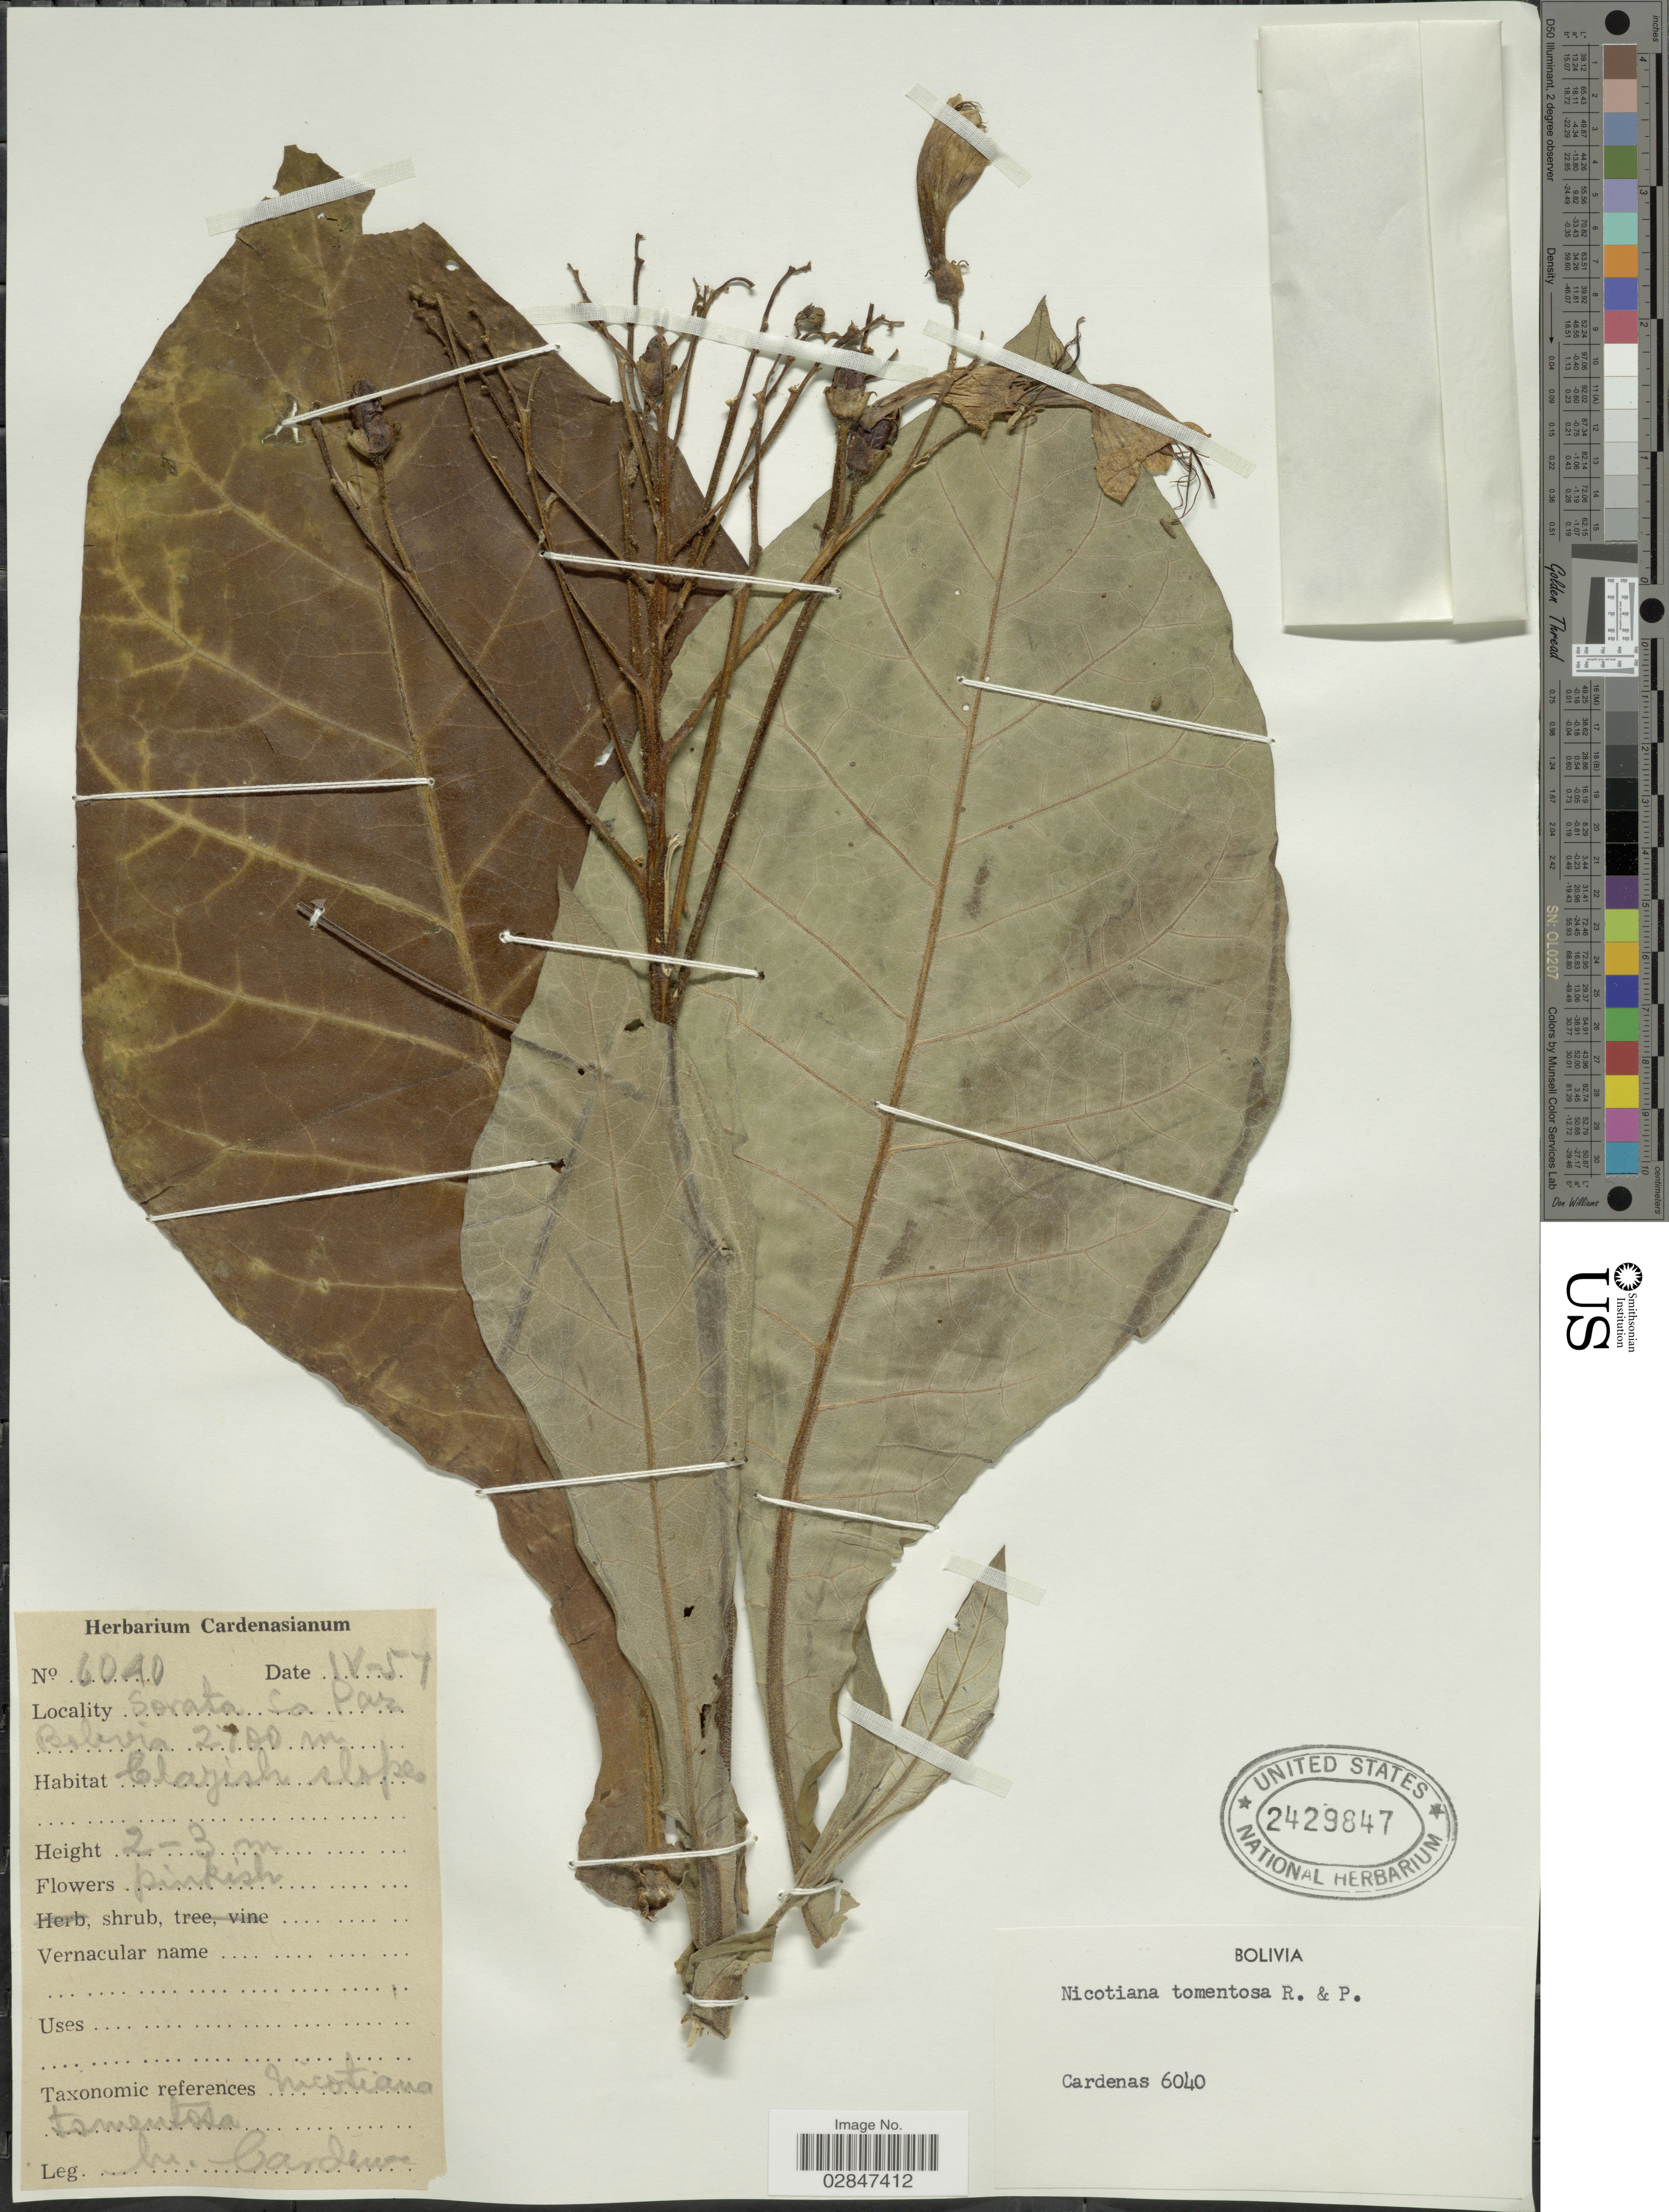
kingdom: Plantae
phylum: Tracheophyta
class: Magnoliopsida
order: Solanales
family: Solanaceae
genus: Nicotiana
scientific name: Nicotiana tomentosa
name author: Ruiz & Pav.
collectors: M. Cárdenas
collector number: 6040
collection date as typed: Transcribed d/m/y: /4/57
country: Bolivia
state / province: La Paz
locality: Sorata, La Paz, Bolivia.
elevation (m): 2700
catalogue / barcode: US 2429847